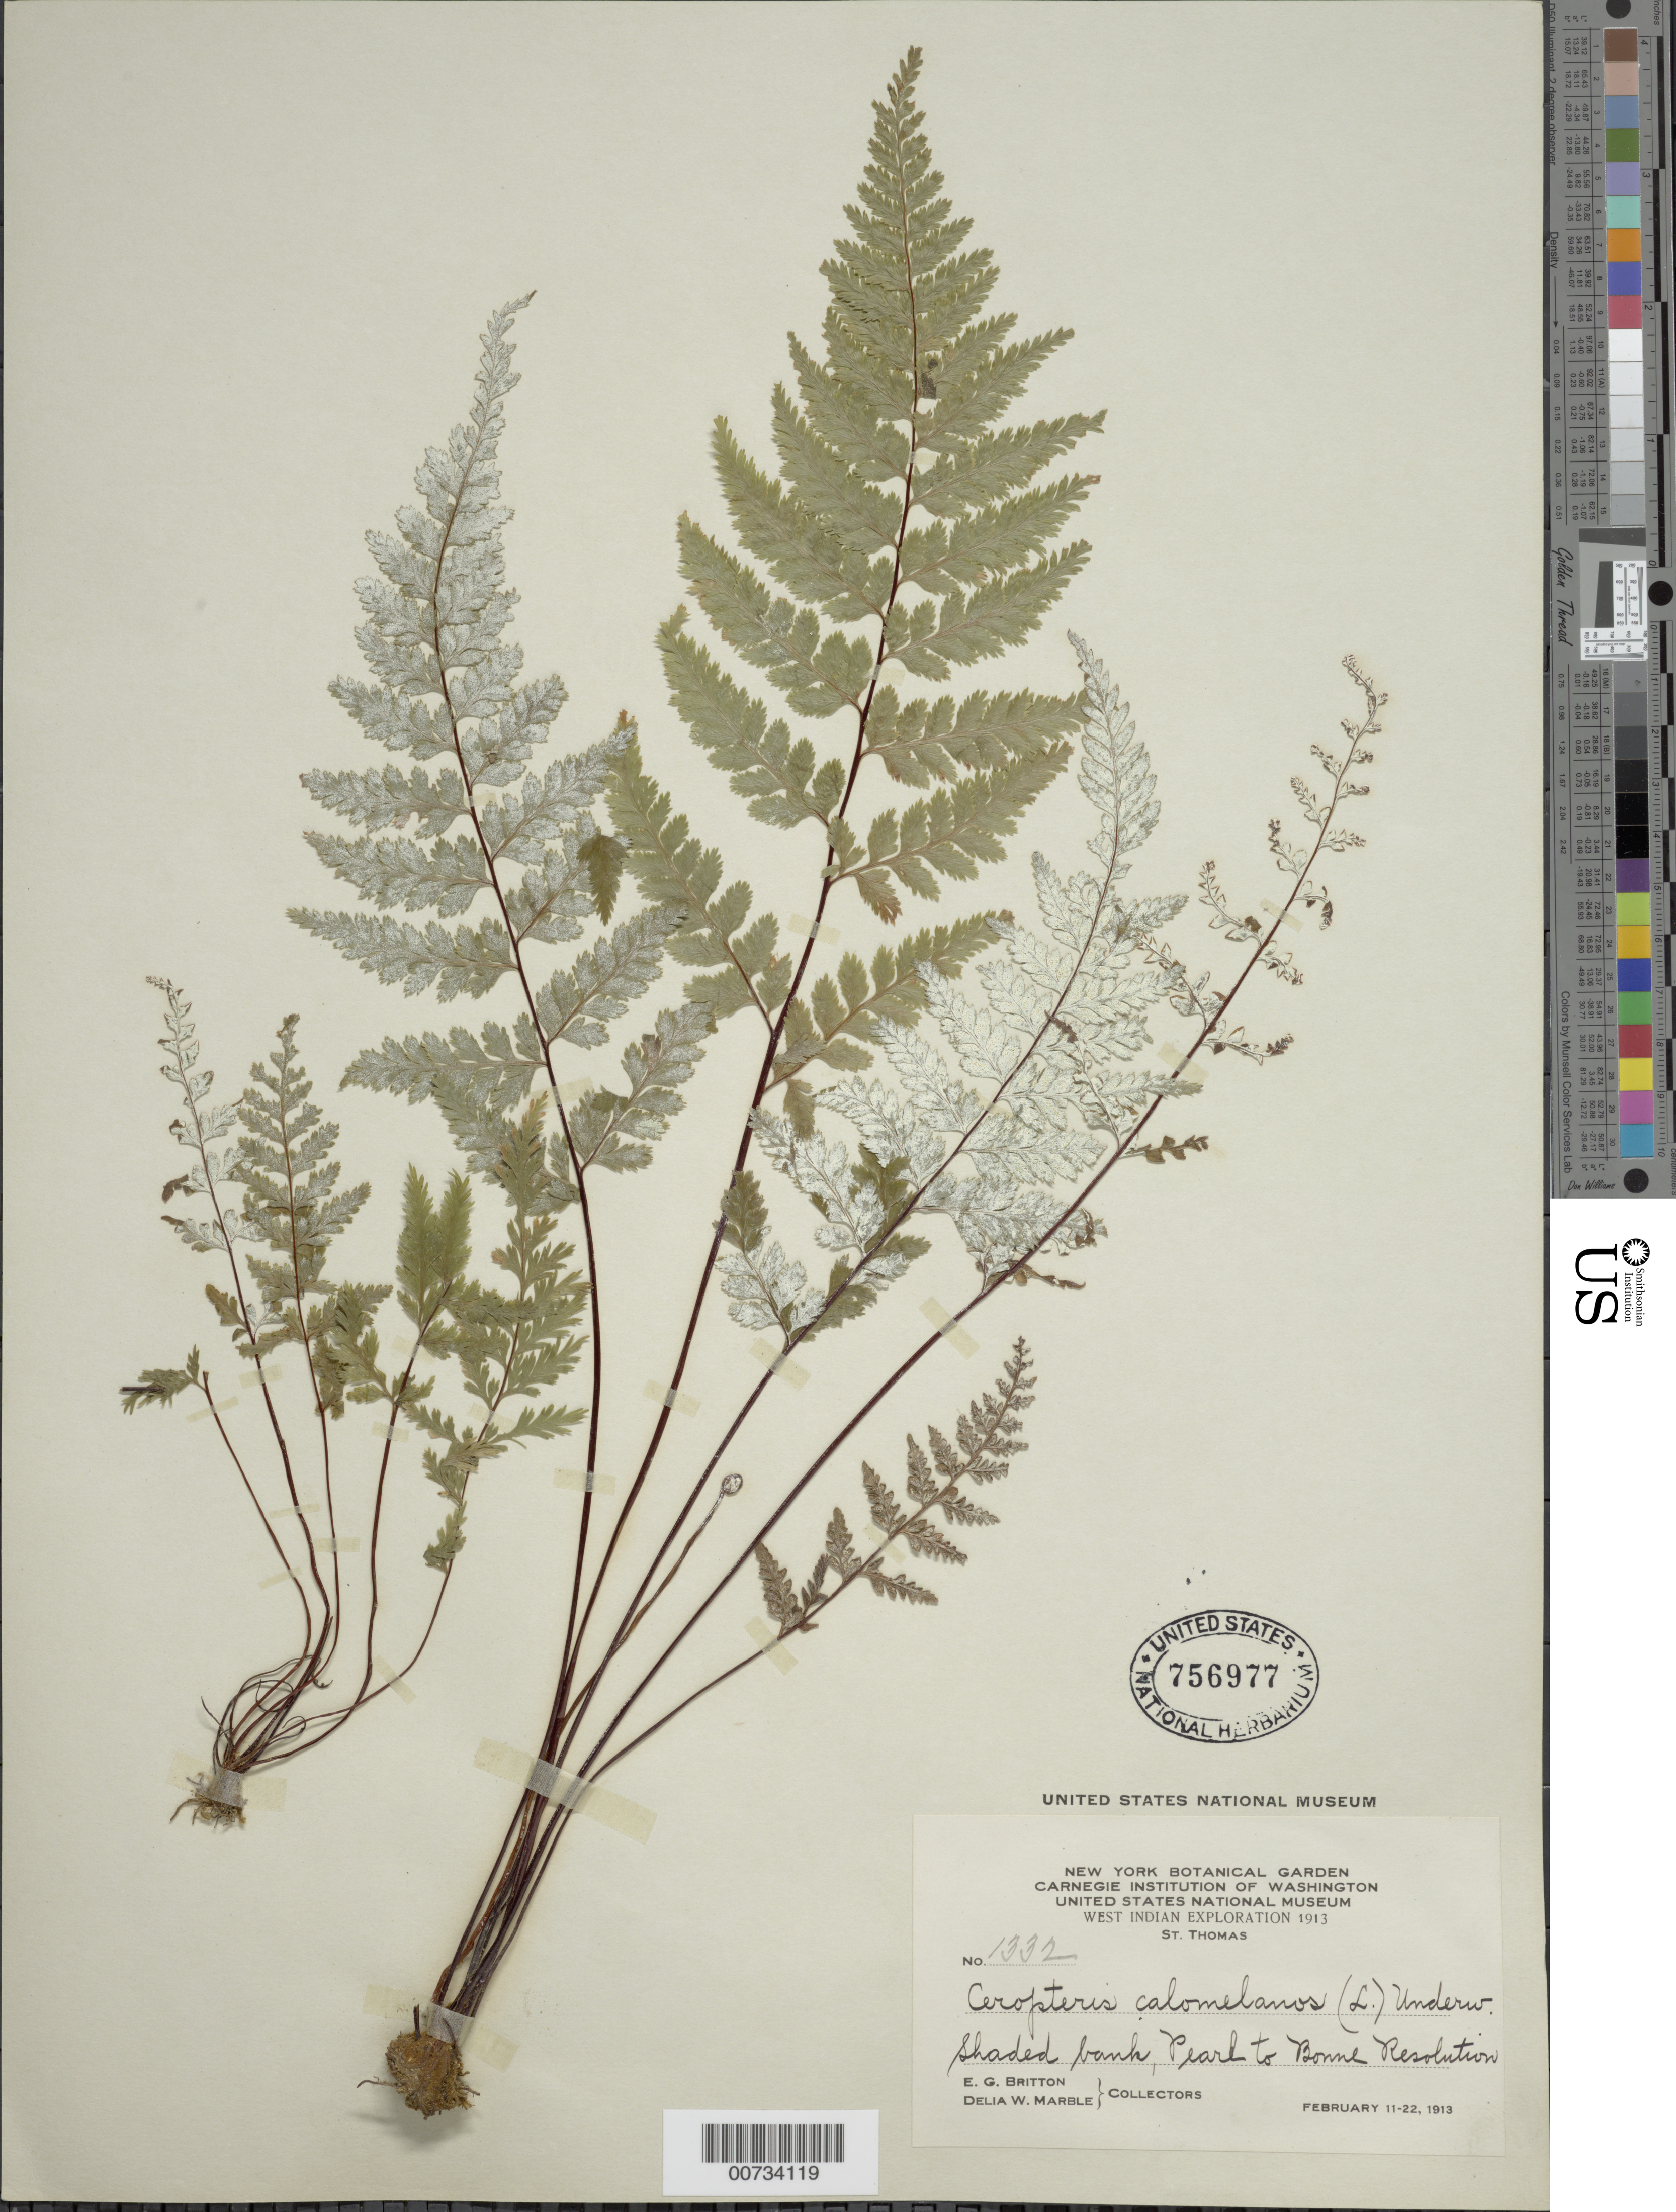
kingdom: Plantae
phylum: Tracheophyta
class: Polypodiopsida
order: Polypodiales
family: Pteridaceae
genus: Pityrogramma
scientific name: Pityrogramma calomelanos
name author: (L.) Link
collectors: E. G. Britton & D. W. Marble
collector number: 1332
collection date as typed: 11 Feb 1913 to 22 Feb 1913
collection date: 1913-02-11/1913-02-22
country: U.S. Virgin Islands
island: St. Thomas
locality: St. Thomas, Pearl to Bonne Resolution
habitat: Shaded bank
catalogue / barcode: US 756977